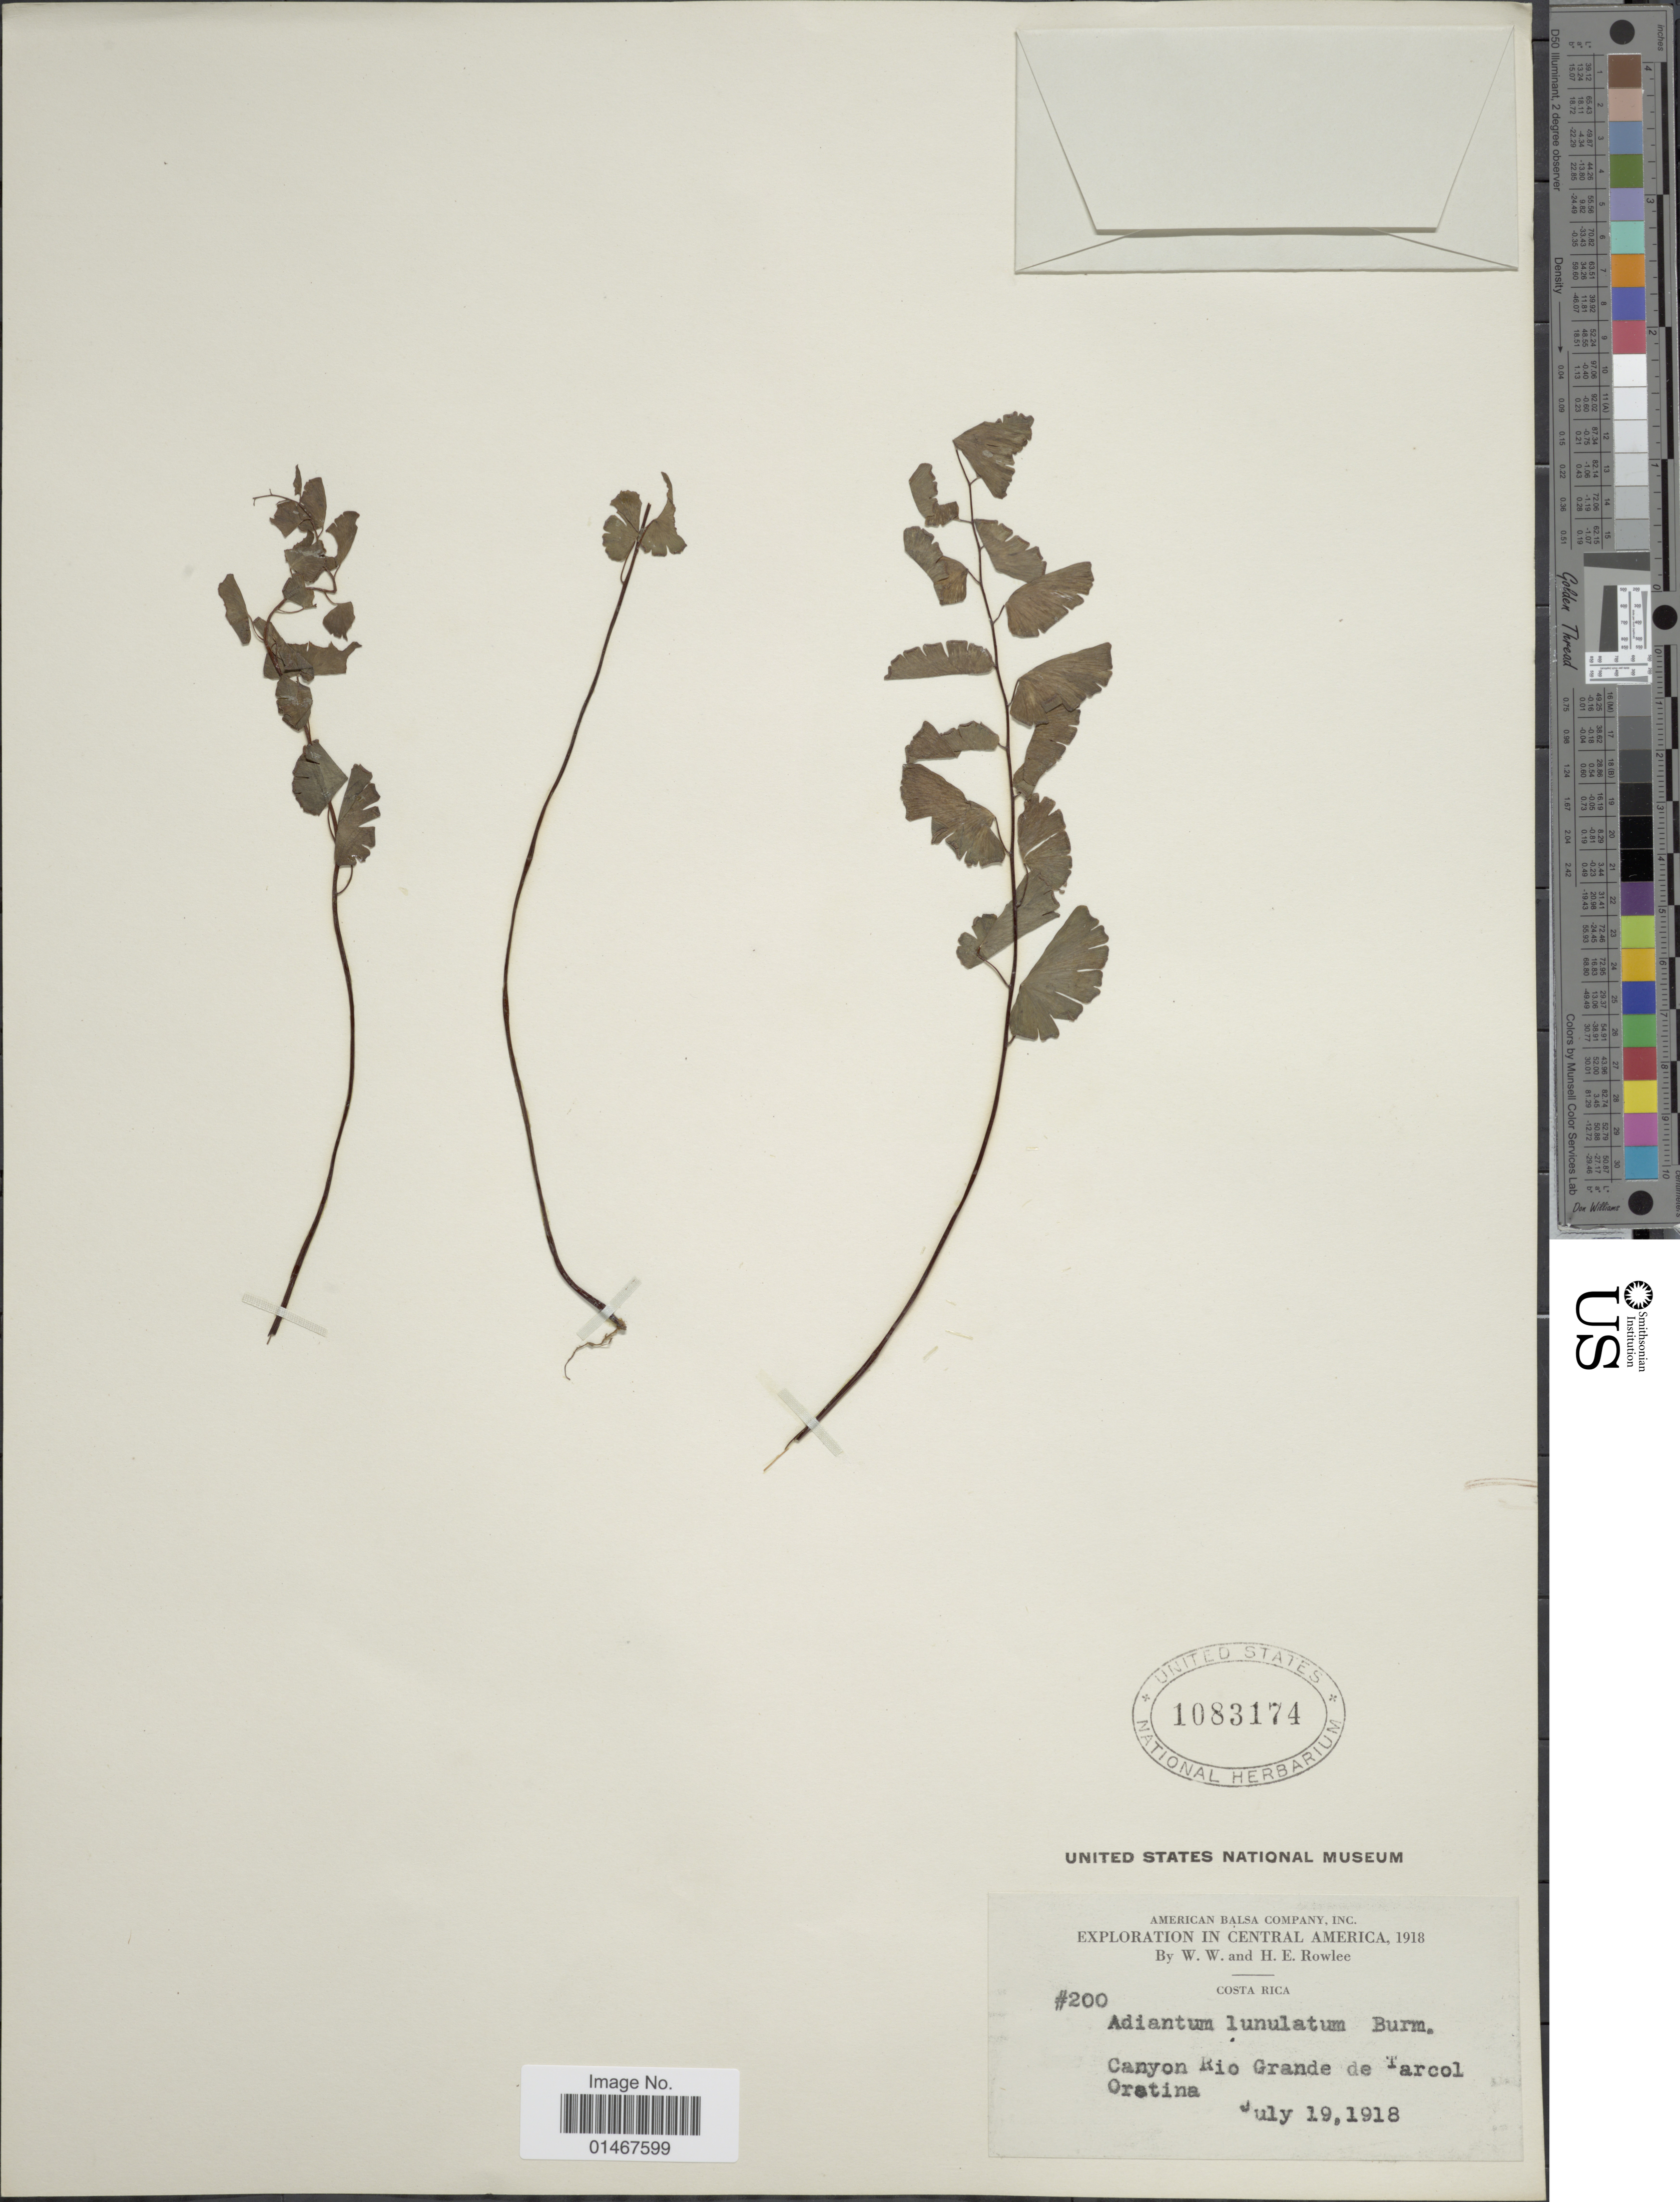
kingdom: Plantae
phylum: Tracheophyta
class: Polypodiopsida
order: Polypodiales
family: Pteridaceae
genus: Adiantum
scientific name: Adiantum philippense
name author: L.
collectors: W. W. Rowlee & H. E. Rowlee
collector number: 200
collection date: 1918-07-19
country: Costa Rica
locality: Canyon Rio Grande de Tarcol Orotina.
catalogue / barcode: US 1083174